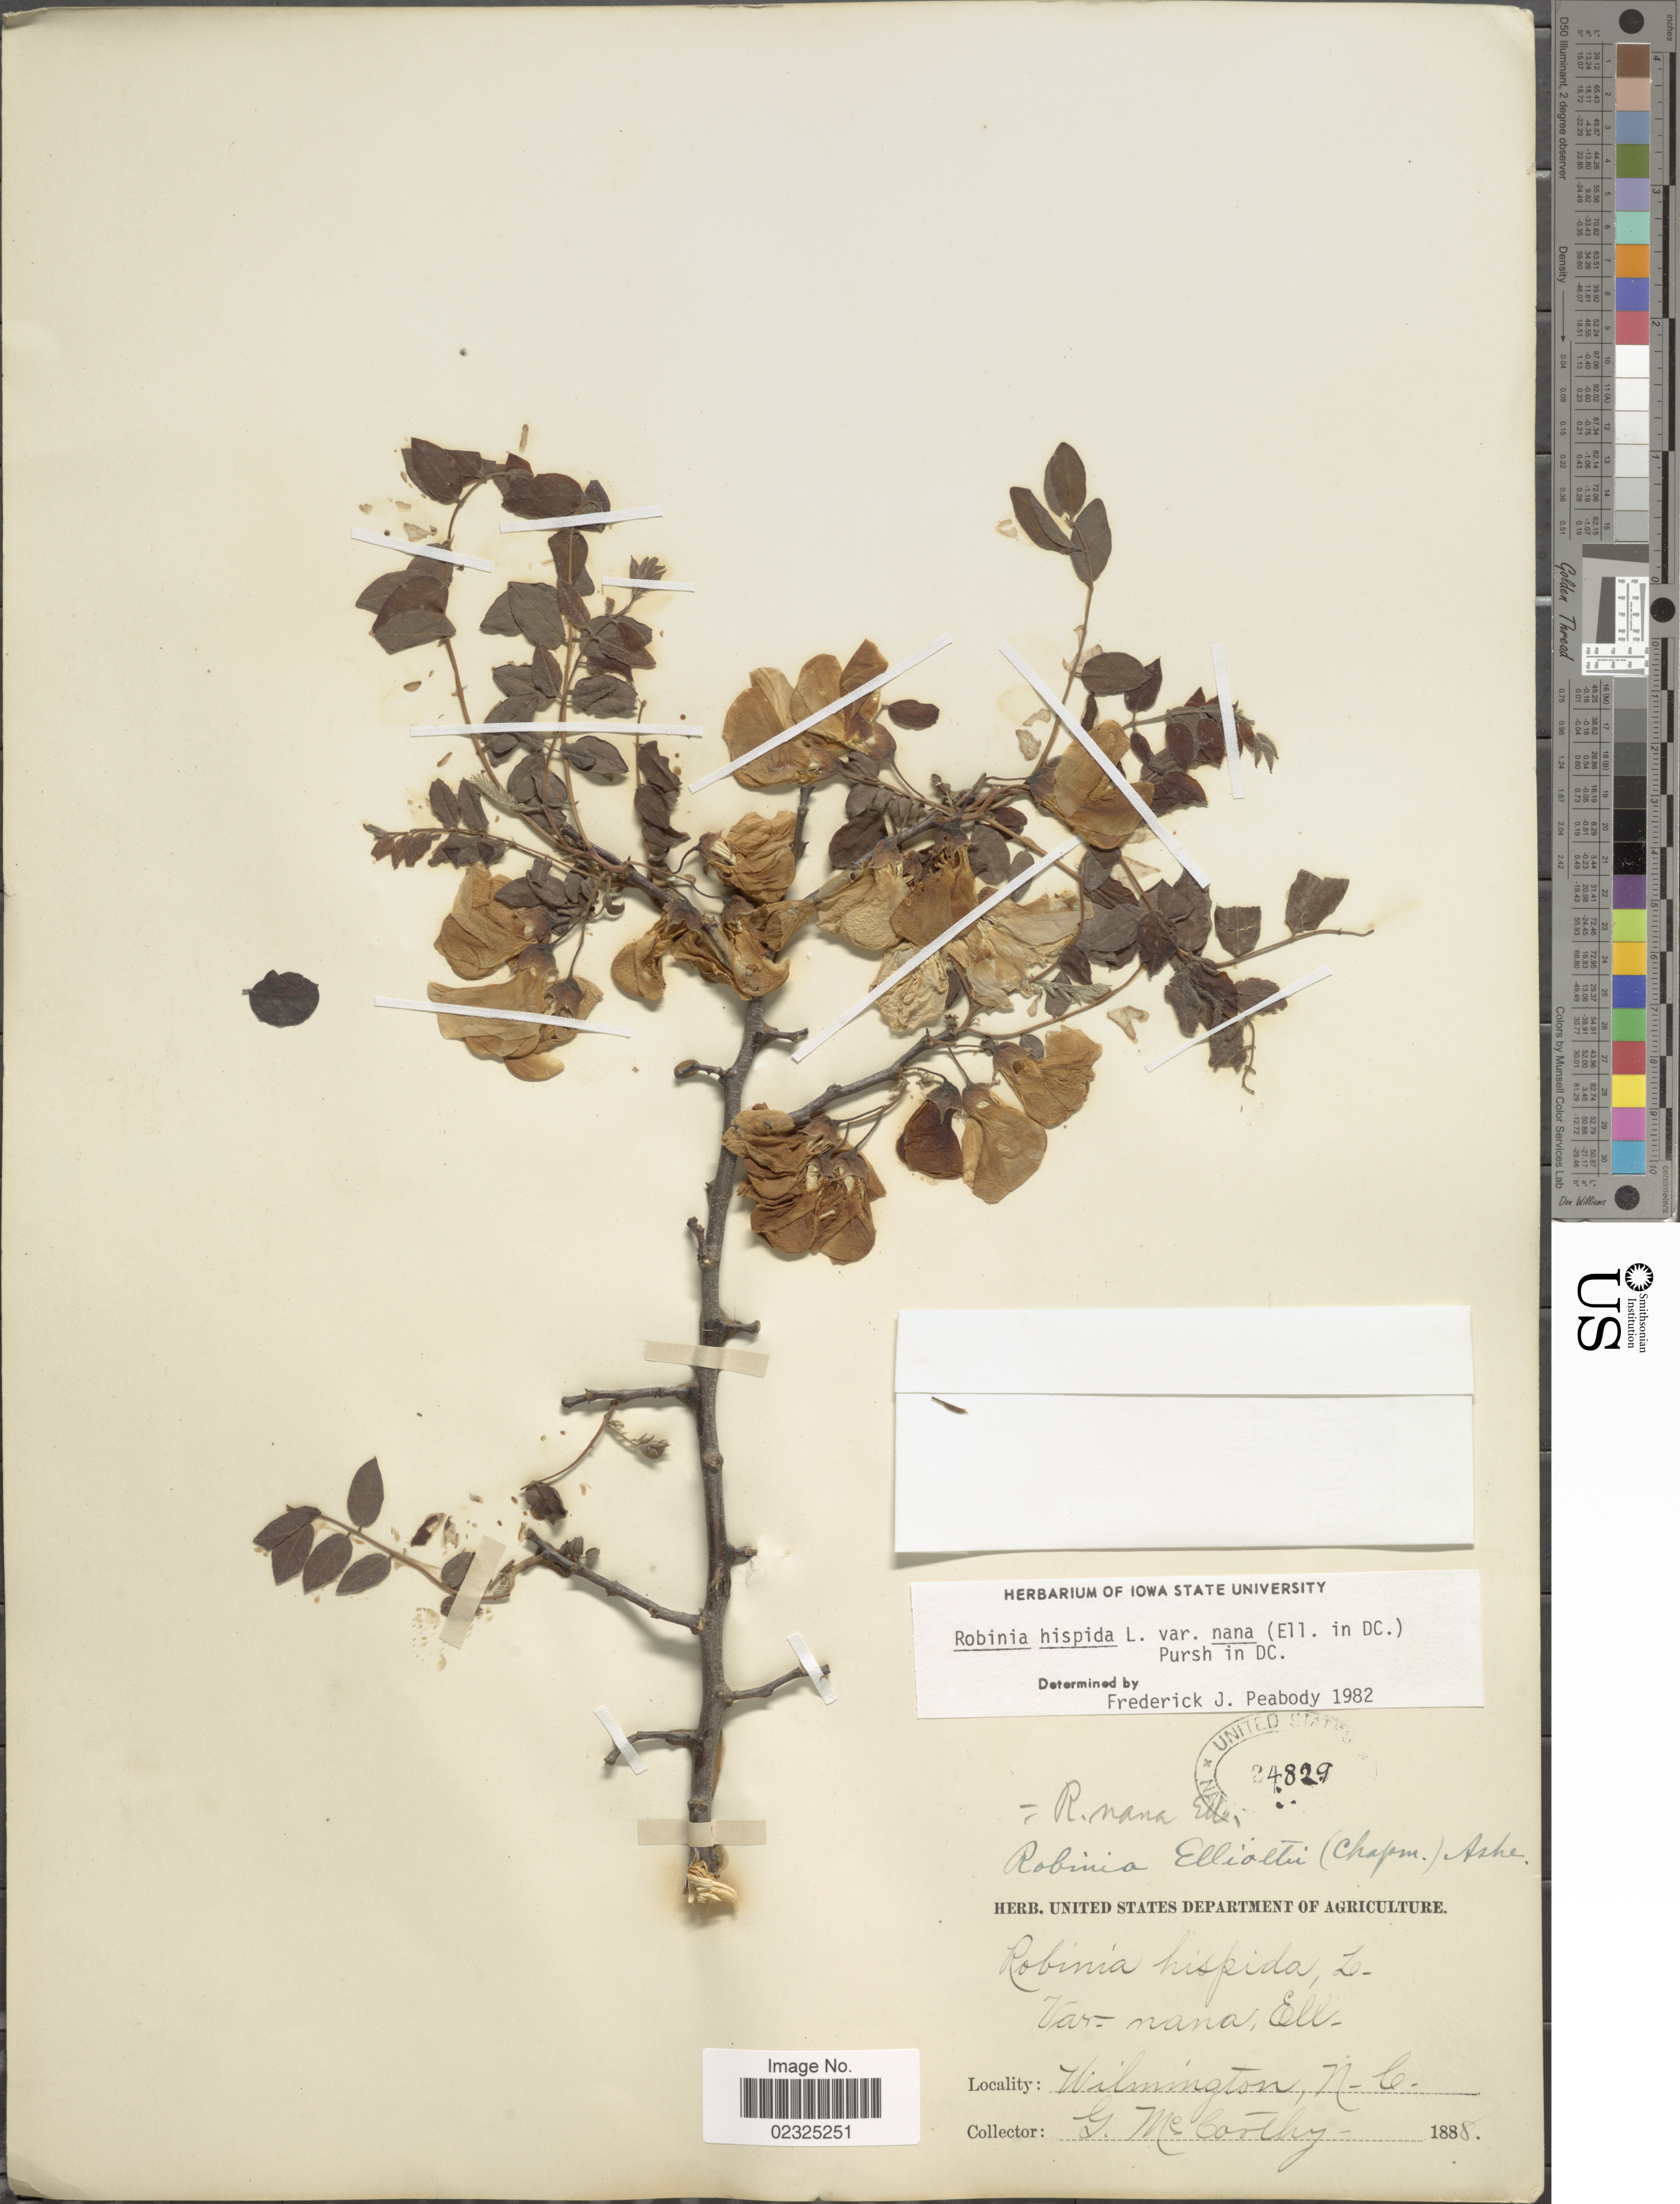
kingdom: Plantae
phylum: Tracheophyta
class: Magnoliopsida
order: Fabales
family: Fabaceae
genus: Robinia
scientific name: Robinia hispida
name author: L.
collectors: G. McCarthy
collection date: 1888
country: United States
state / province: North Carolina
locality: Wilmington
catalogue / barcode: US 24829